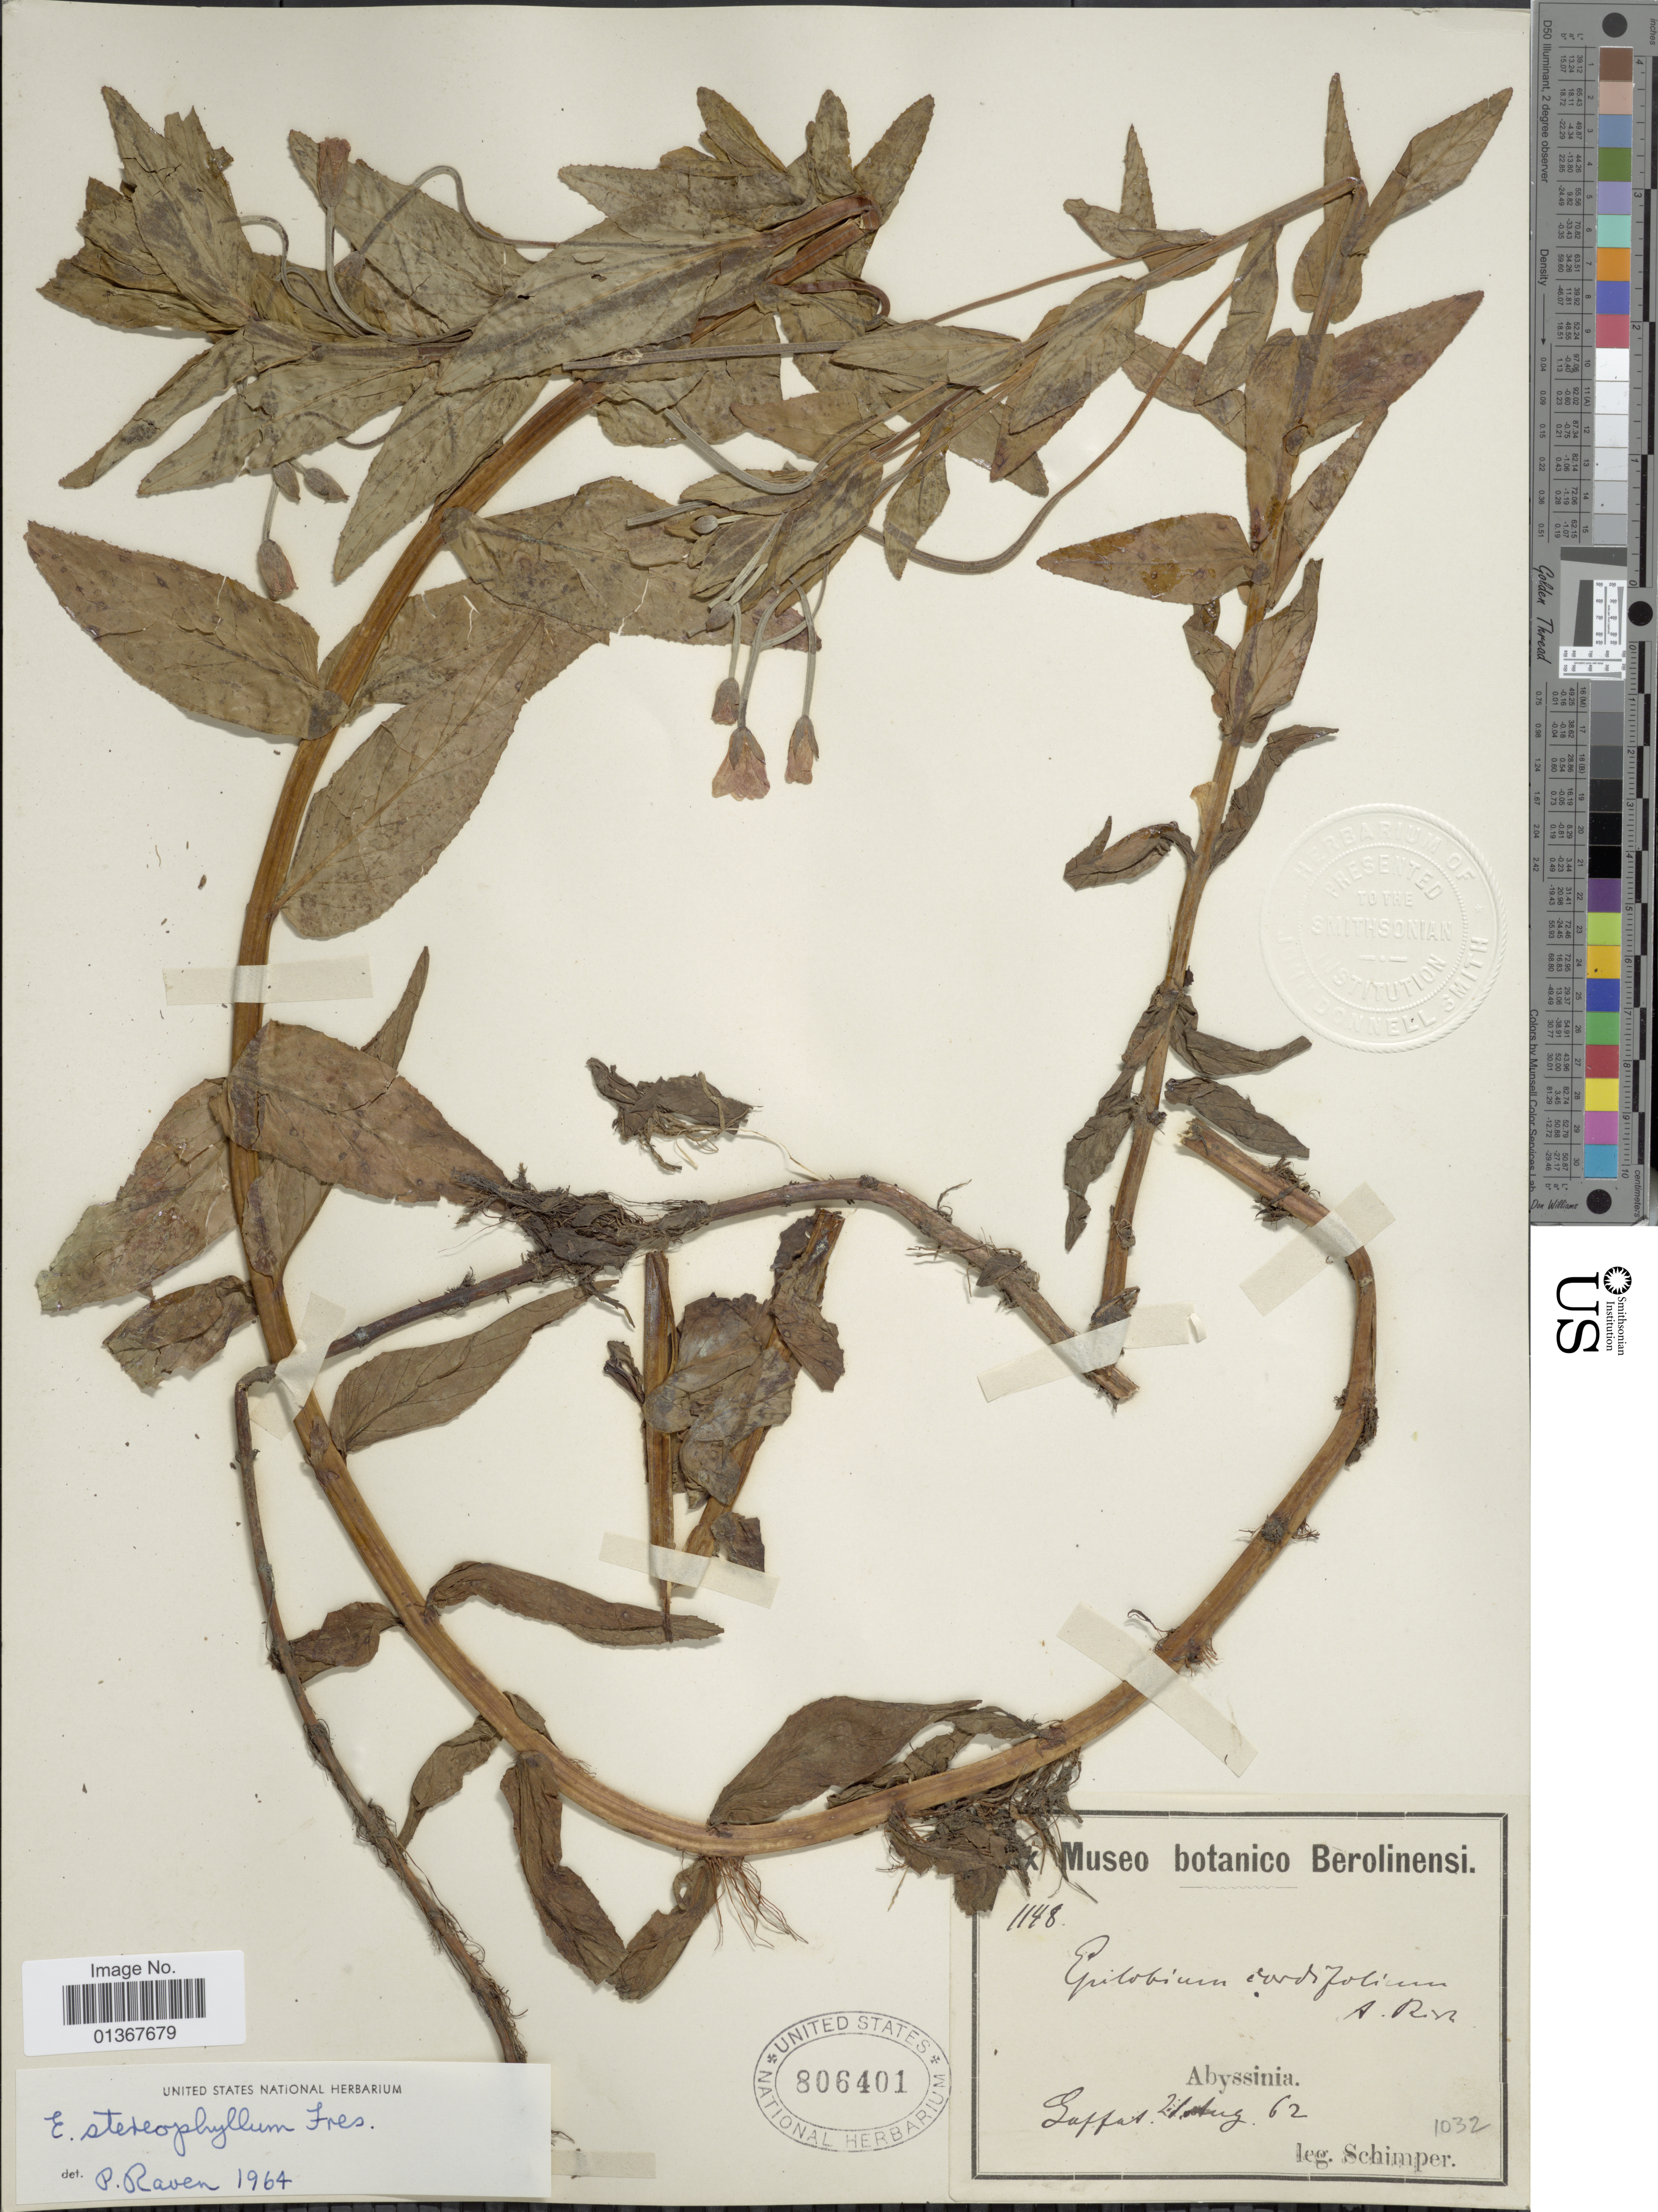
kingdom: Plantae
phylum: Tracheophyta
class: Magnoliopsida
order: Myrtales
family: Onagraceae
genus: Epilobium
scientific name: Epilobium stereophyllum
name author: Fresen.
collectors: -. Schimper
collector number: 1148/1032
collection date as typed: Transcribed d/m/y: 21/8/62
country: Ethiopia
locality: Abyssinia. Gaffat.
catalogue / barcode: US 806401